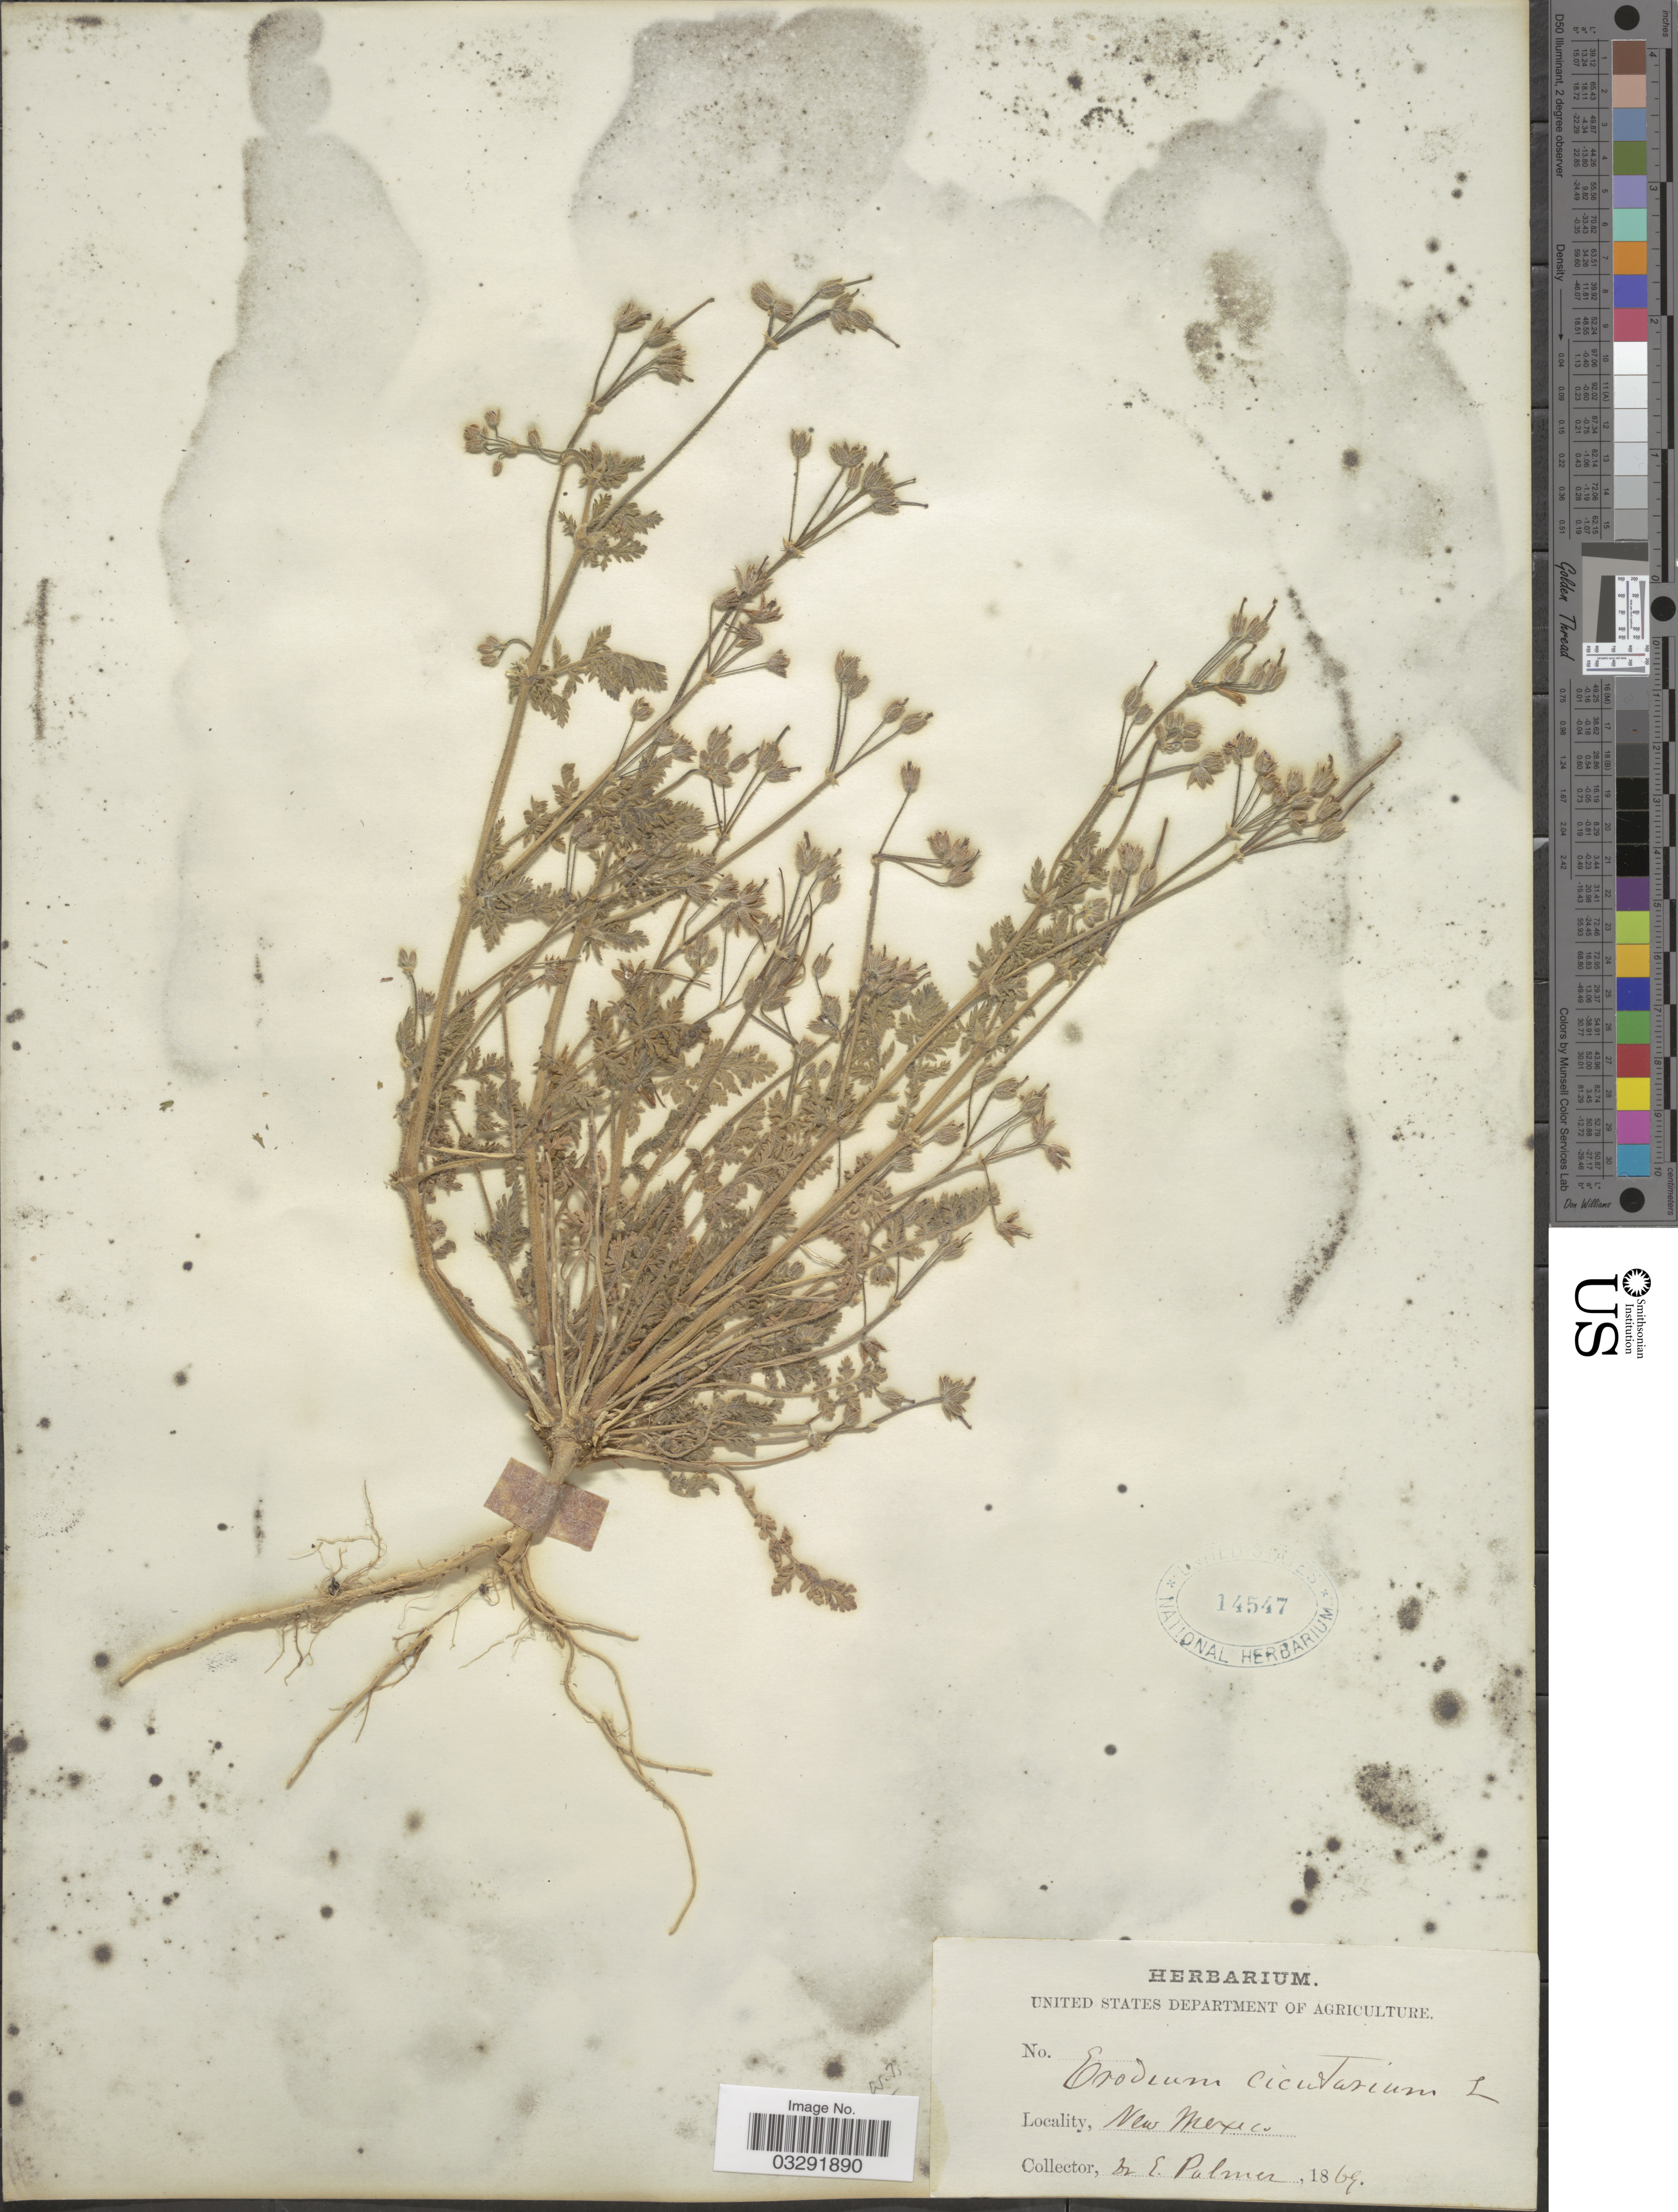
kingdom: Plantae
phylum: Tracheophyta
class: Magnoliopsida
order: Geraniales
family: Geraniaceae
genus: Erodium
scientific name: Erodium cicutarium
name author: (L.) L'Hér.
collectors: E. Palmer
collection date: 1869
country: United States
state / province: New Mexico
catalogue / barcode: US 14547